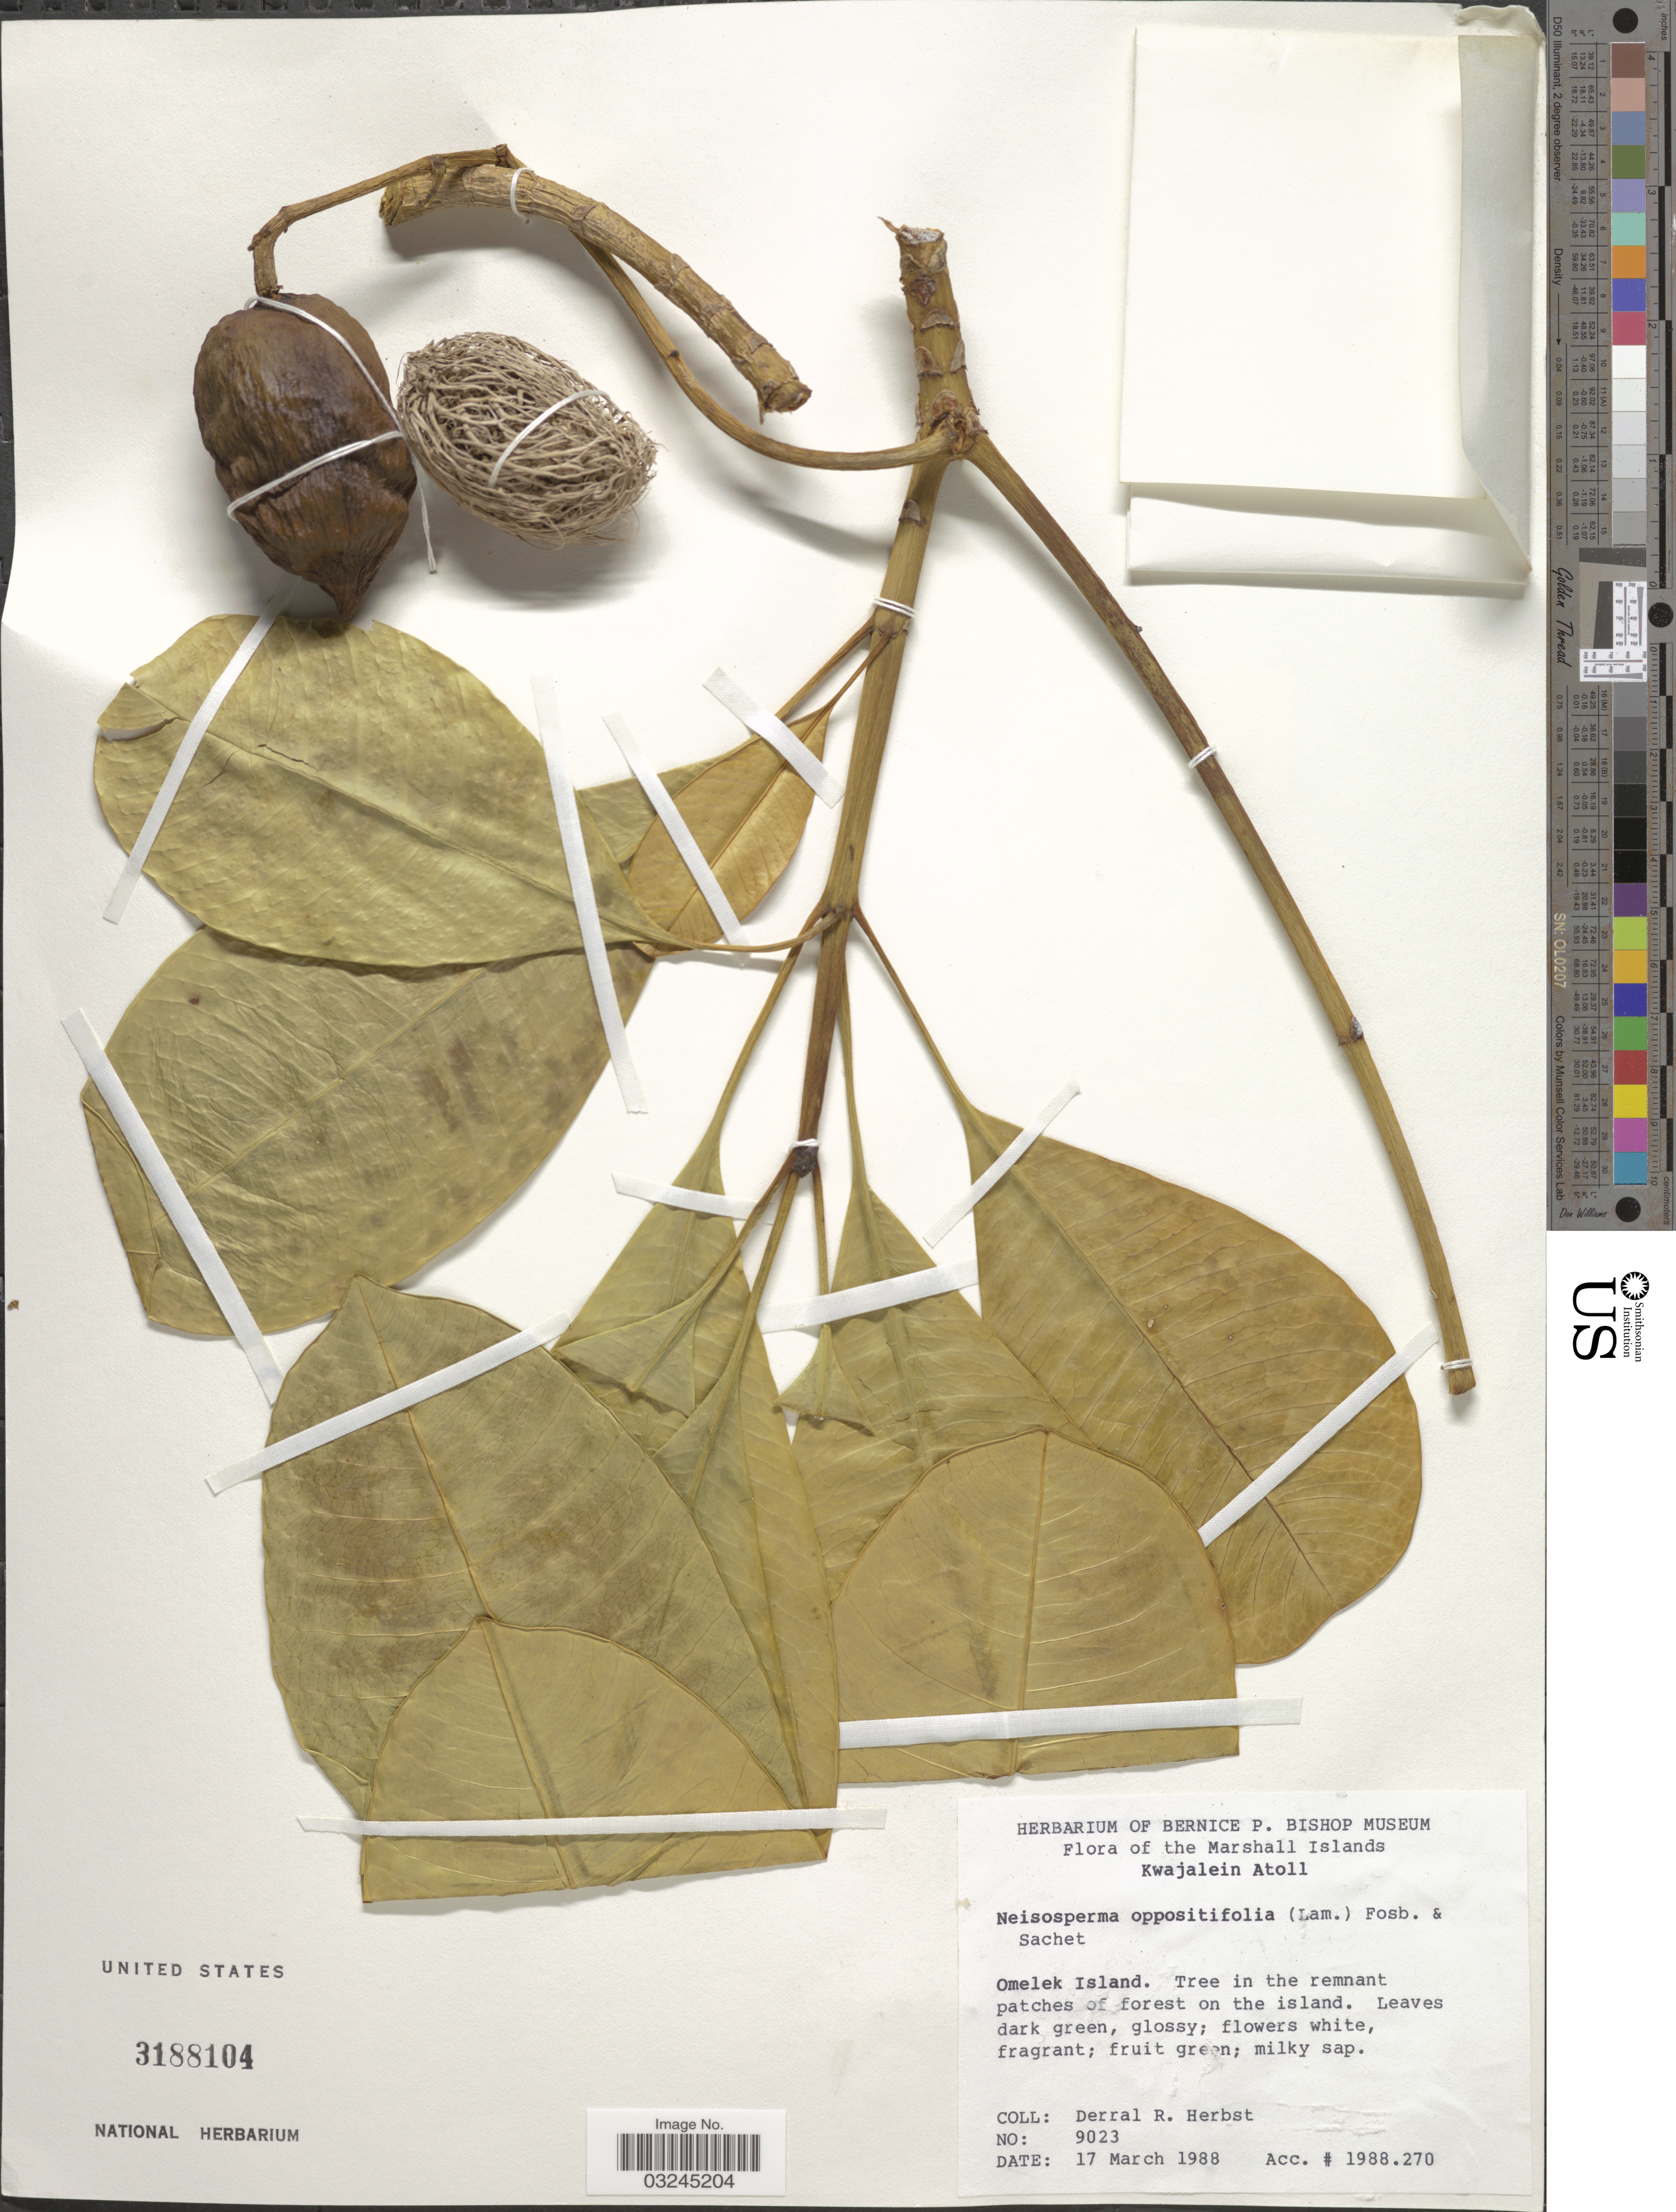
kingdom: Plantae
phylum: Tracheophyta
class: Magnoliopsida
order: Gentianales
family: Apocynaceae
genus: Ochrosia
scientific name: Ochrosia oppositifolia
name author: (Lam.) K. Schum.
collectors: D. R. Herbst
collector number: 9023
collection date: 1988-03-17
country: Marshall Islands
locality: Kwajalein Atoll. Omelek Island.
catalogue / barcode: US 3188104